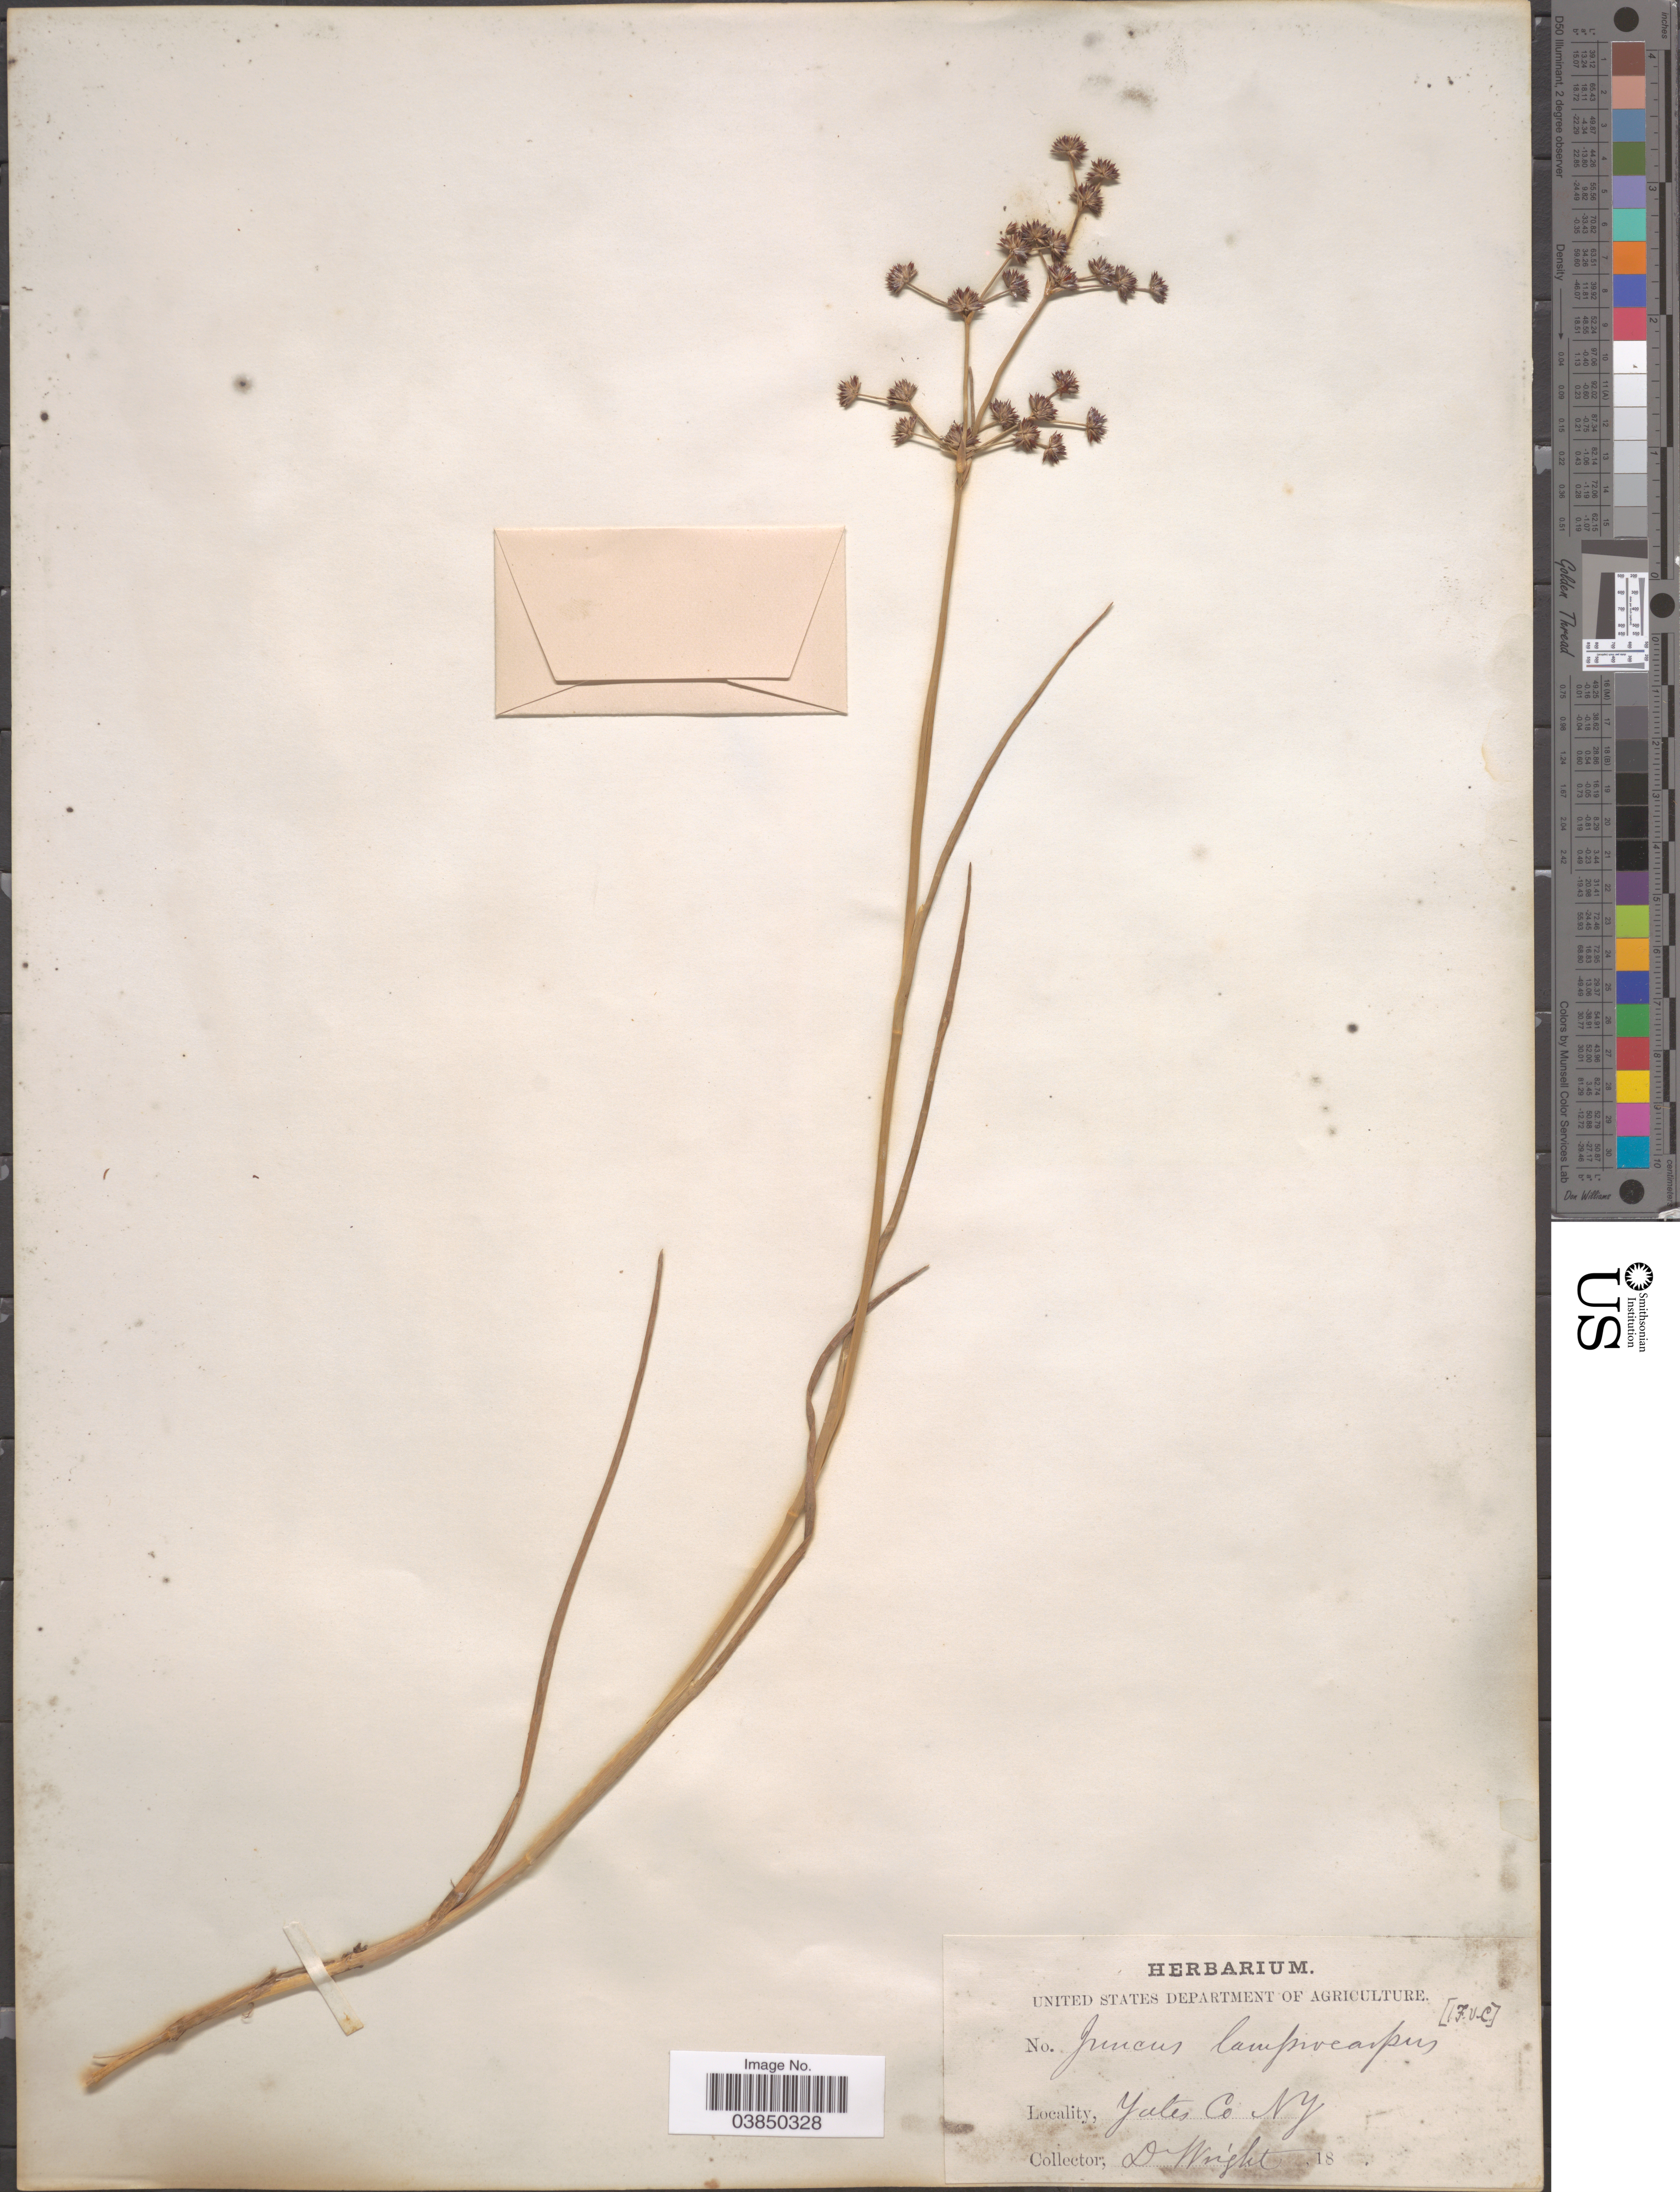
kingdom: Plantae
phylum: Tracheophyta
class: Liliopsida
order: Poales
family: Juncaceae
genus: Juncus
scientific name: Juncus articulatus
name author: L.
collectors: D. Wright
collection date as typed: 18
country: United States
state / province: New York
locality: Yates Co.